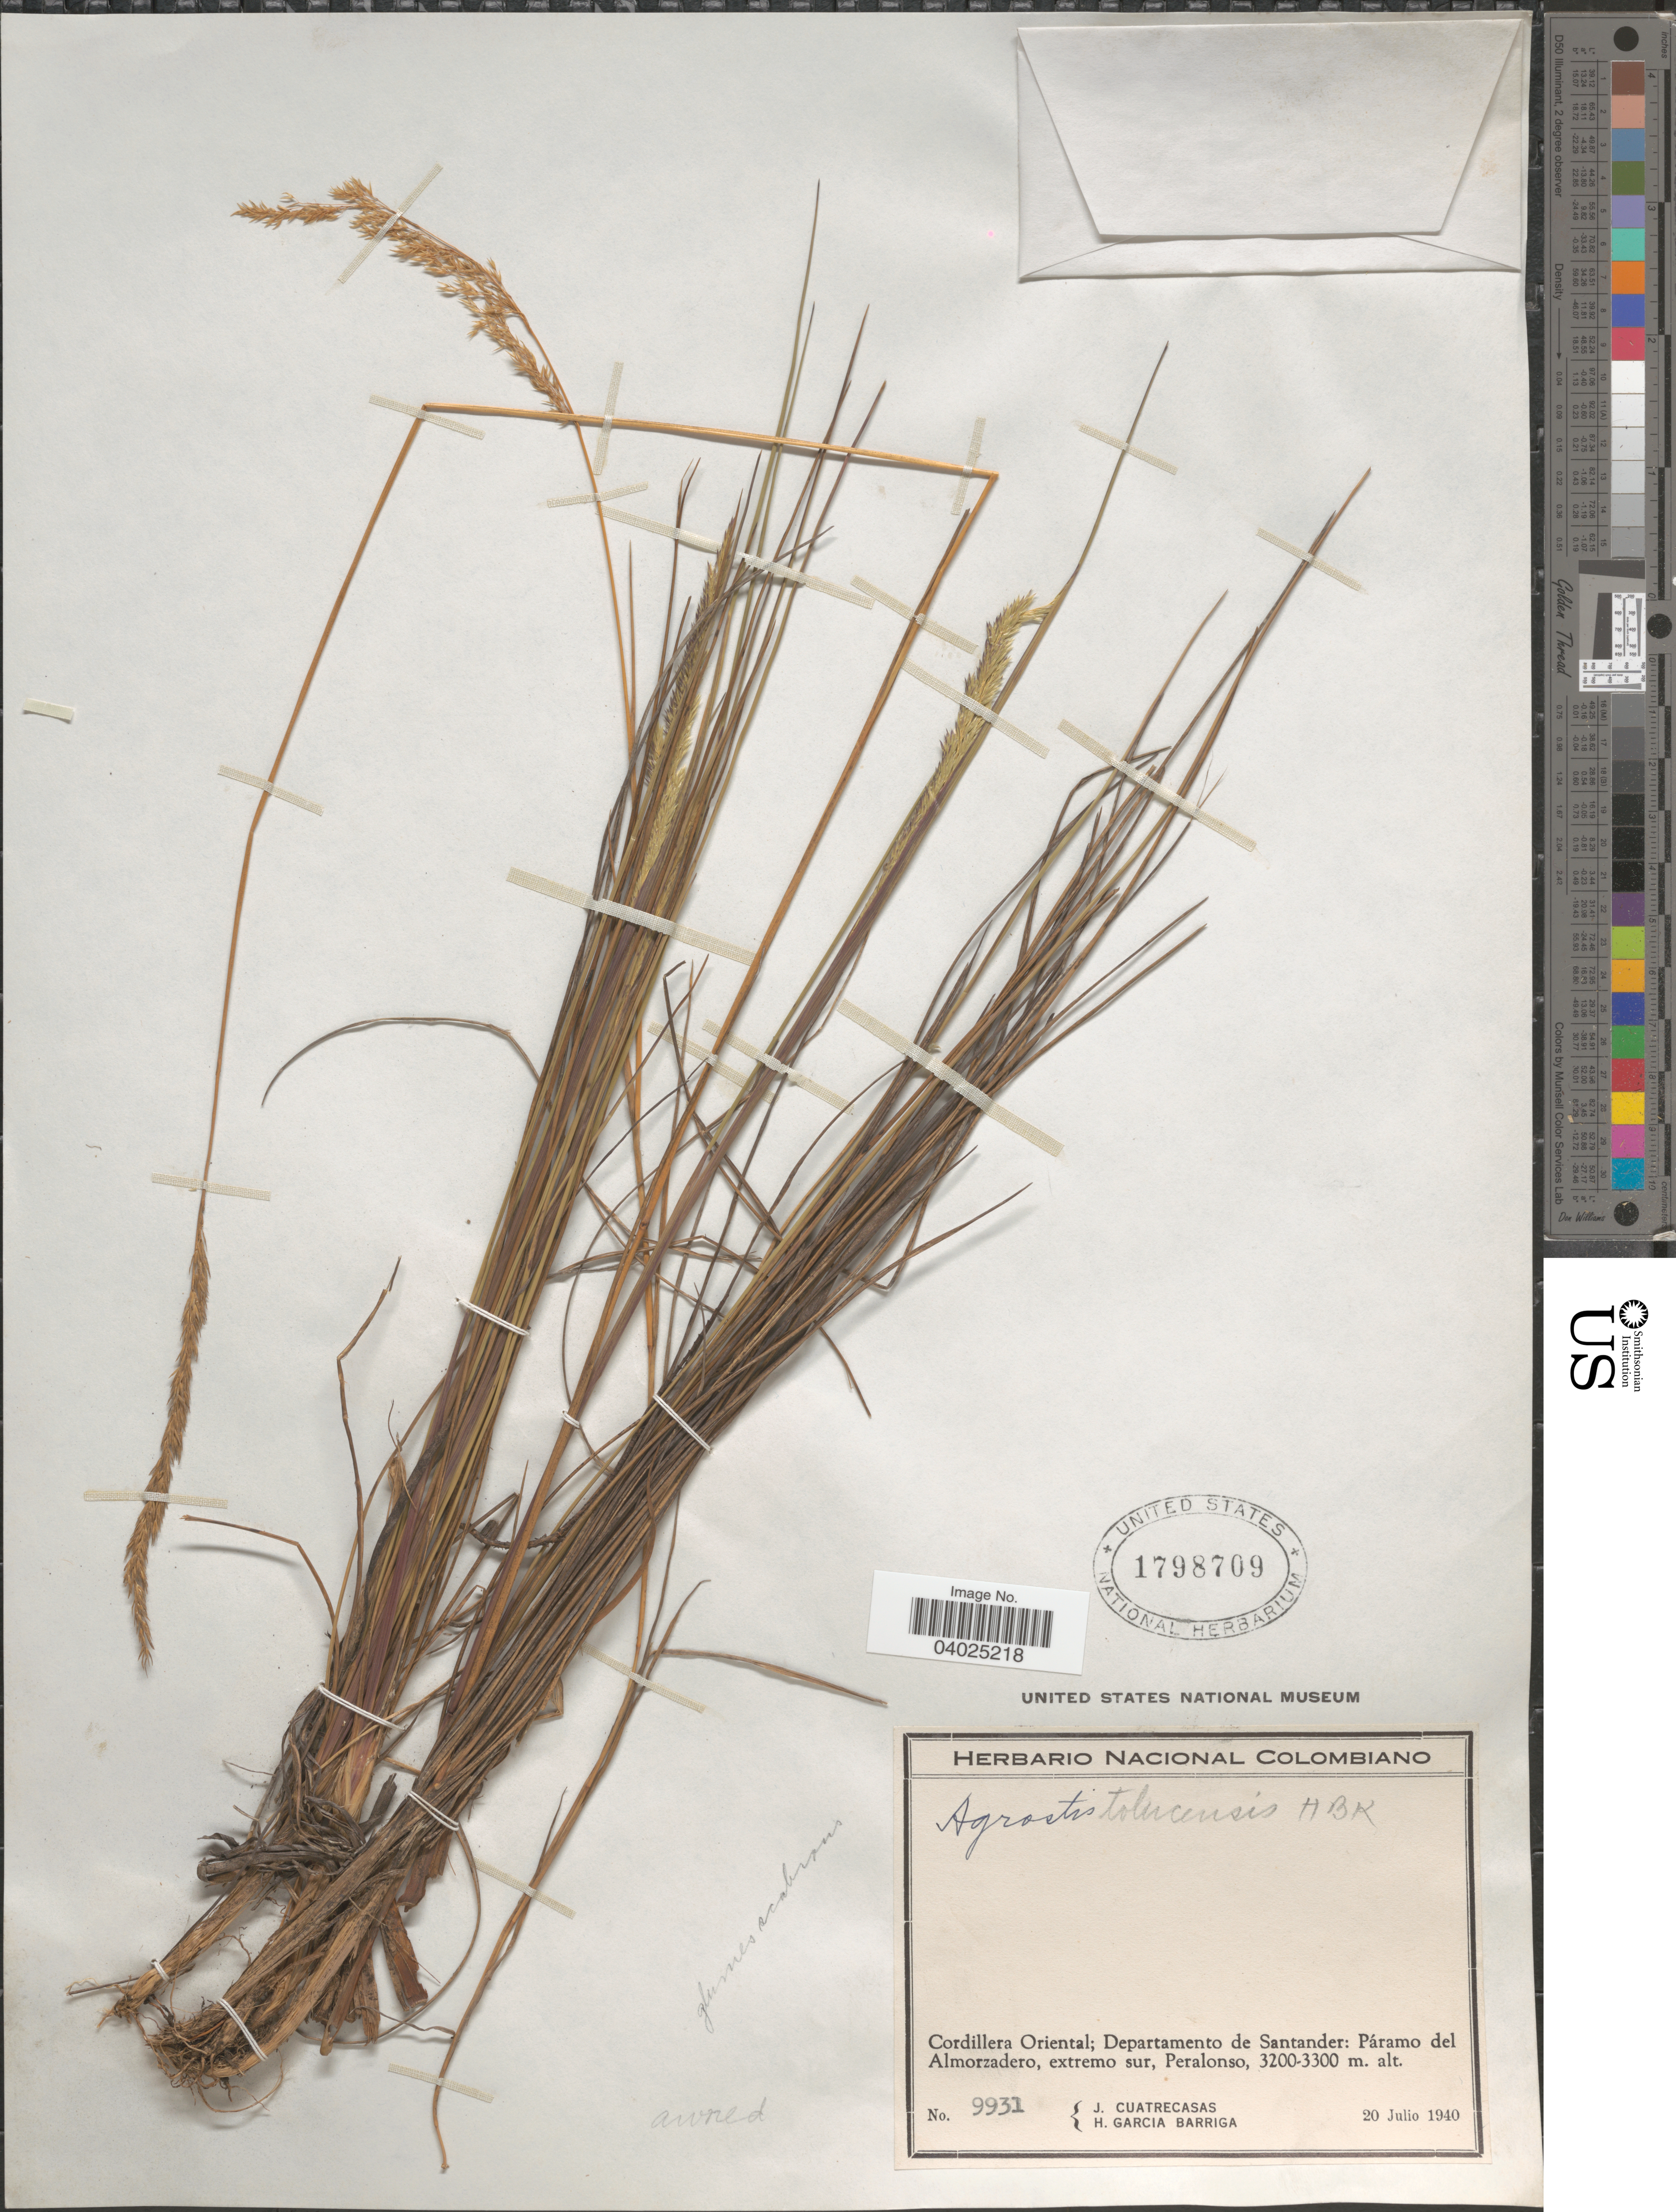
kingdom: Plantae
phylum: Tracheophyta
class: Liliopsida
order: Poales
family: Poaceae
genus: Agrostis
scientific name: Agrostis sp.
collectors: J. Cuatrecasas & H. García Barriga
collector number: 9931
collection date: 1940-07-20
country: Colombia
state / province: Santander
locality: Cordillera Oriental; Departamento de Santander: Páramo del Almorzadero,extremo sur, Peralonso.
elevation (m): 3200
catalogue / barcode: US 1798709